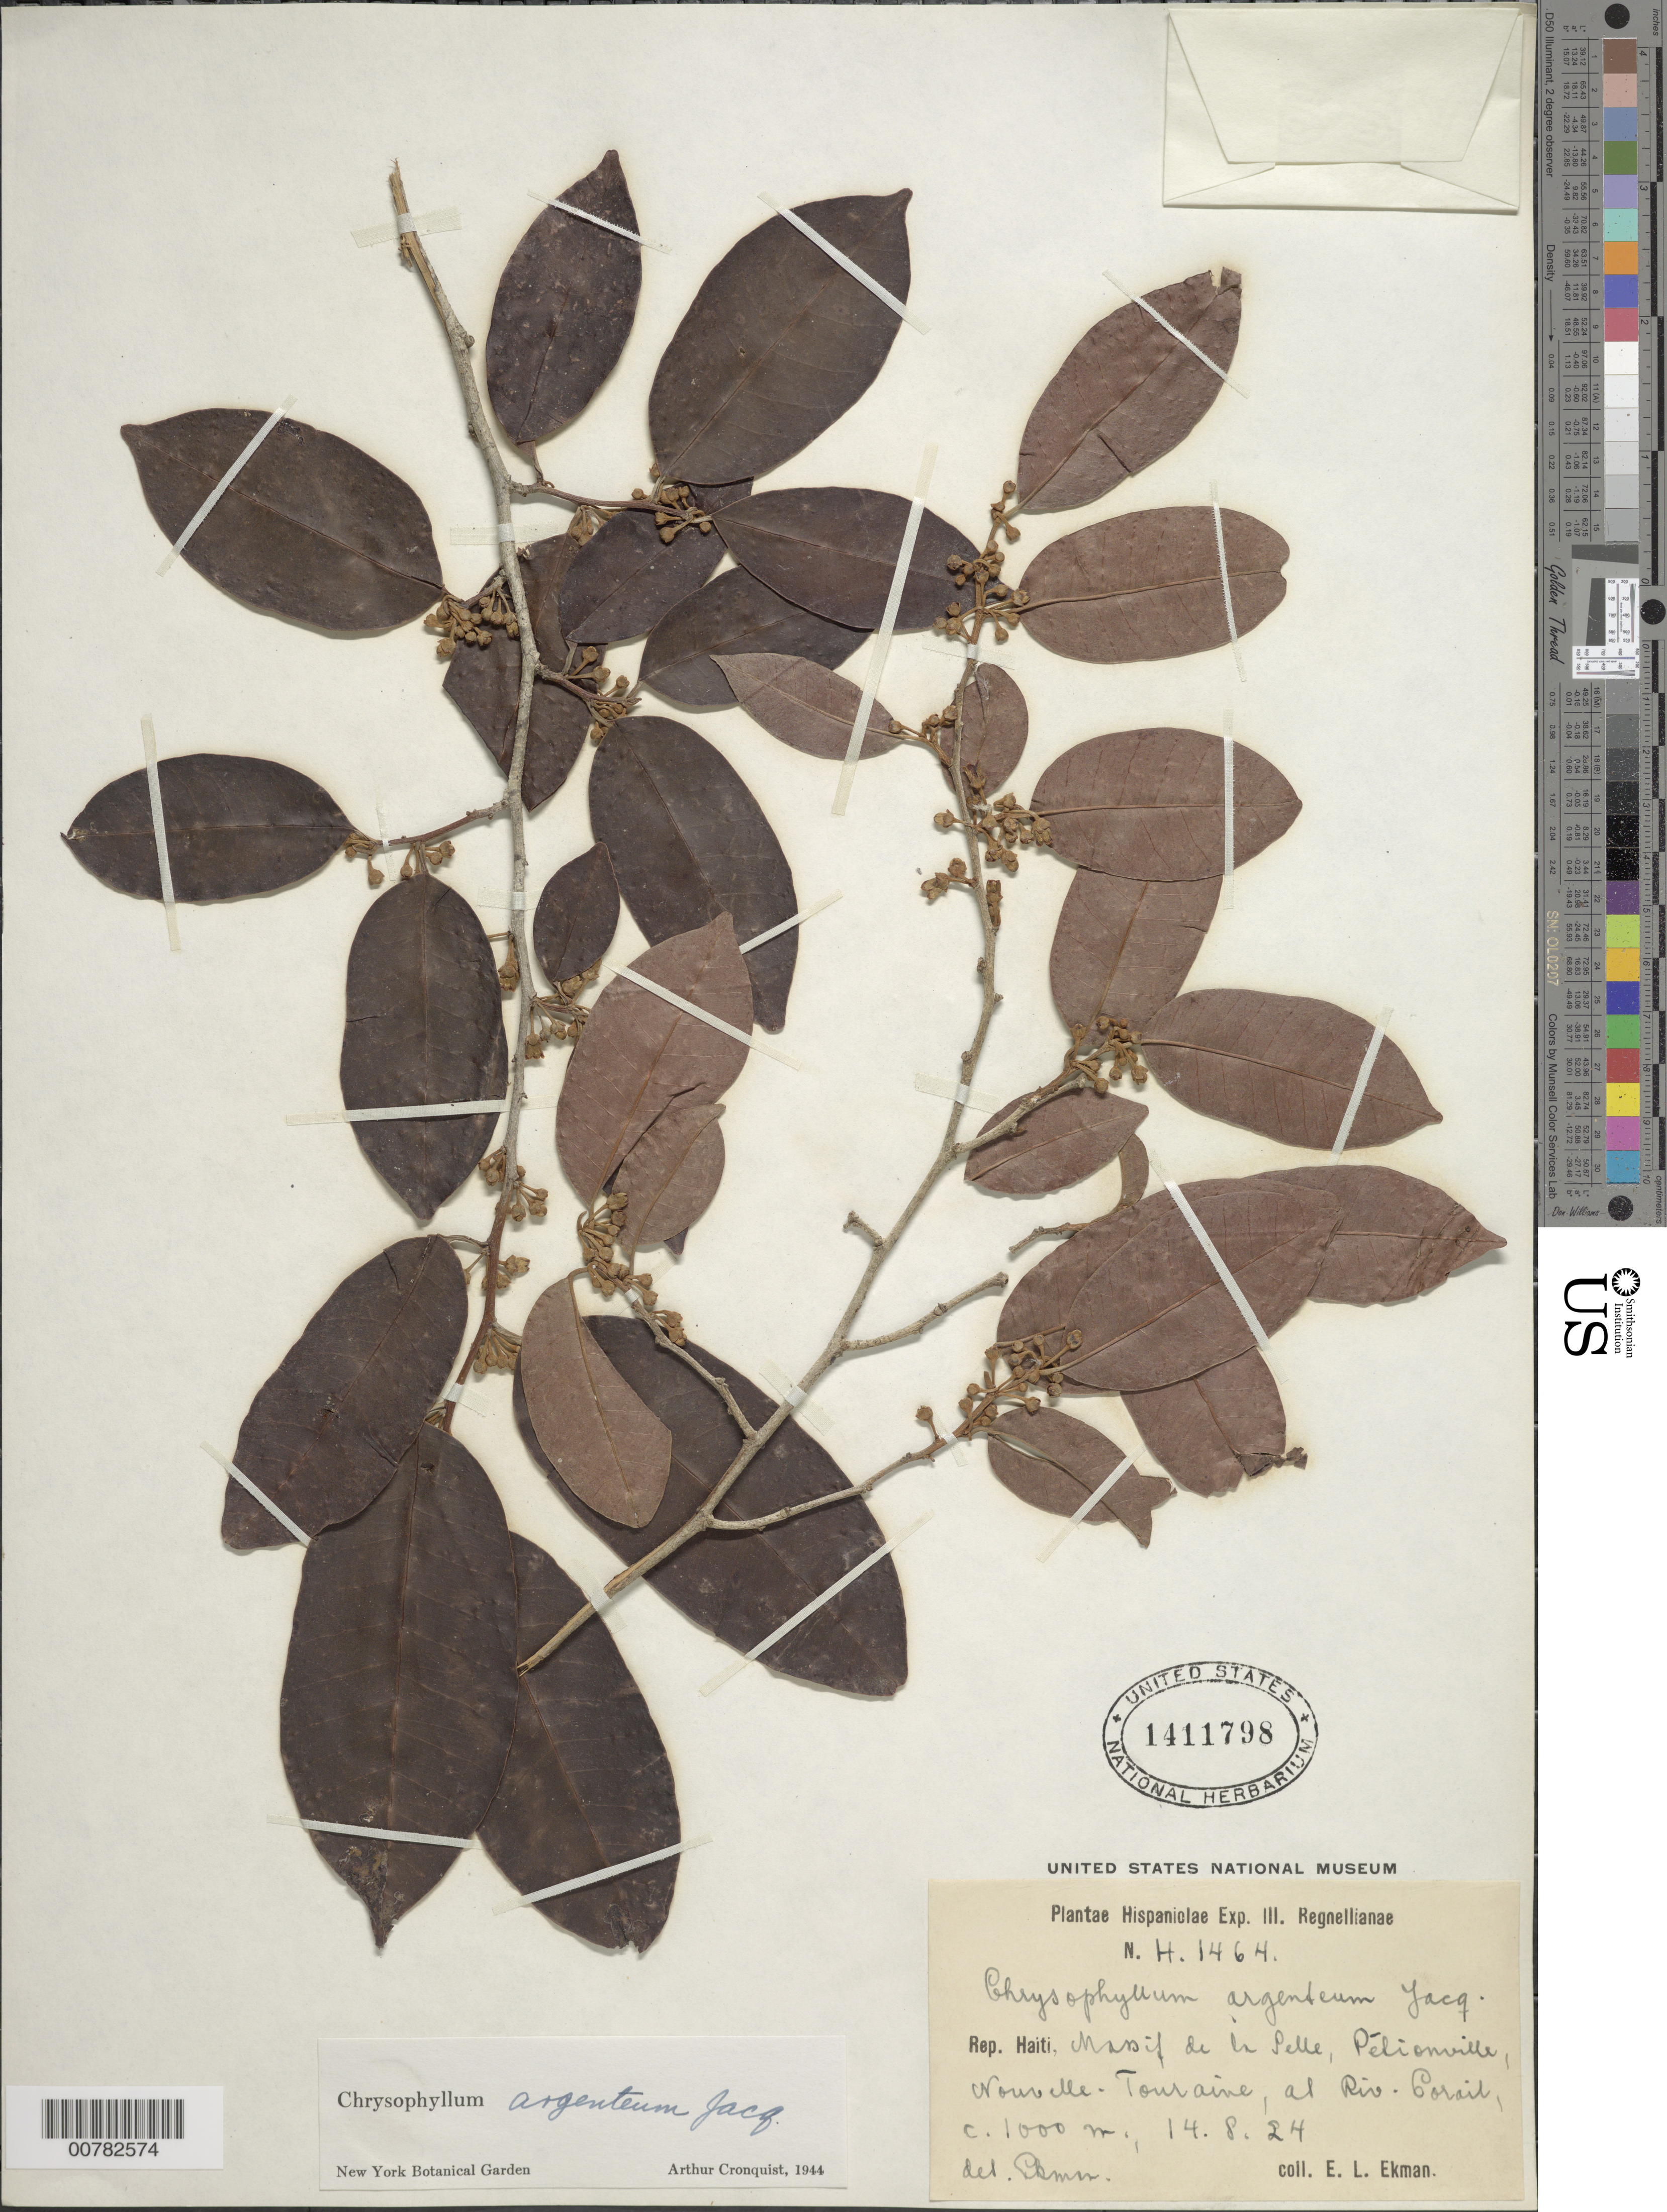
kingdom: Plantae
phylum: Tracheophyta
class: Magnoliopsida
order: Ericales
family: Sapotaceae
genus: Chrysophyllum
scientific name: Chrysophyllum argenteum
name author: Jacq.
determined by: Cronquist, A. J.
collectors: E. L. Ekman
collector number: H 1464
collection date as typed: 14 Aug 1924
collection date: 1924-08-14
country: Haiti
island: Hispaniola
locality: Pétionville, Nouvelle-Touraine, at Riv. Corail, Massif de la Selle.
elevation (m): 1000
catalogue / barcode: US 1411798